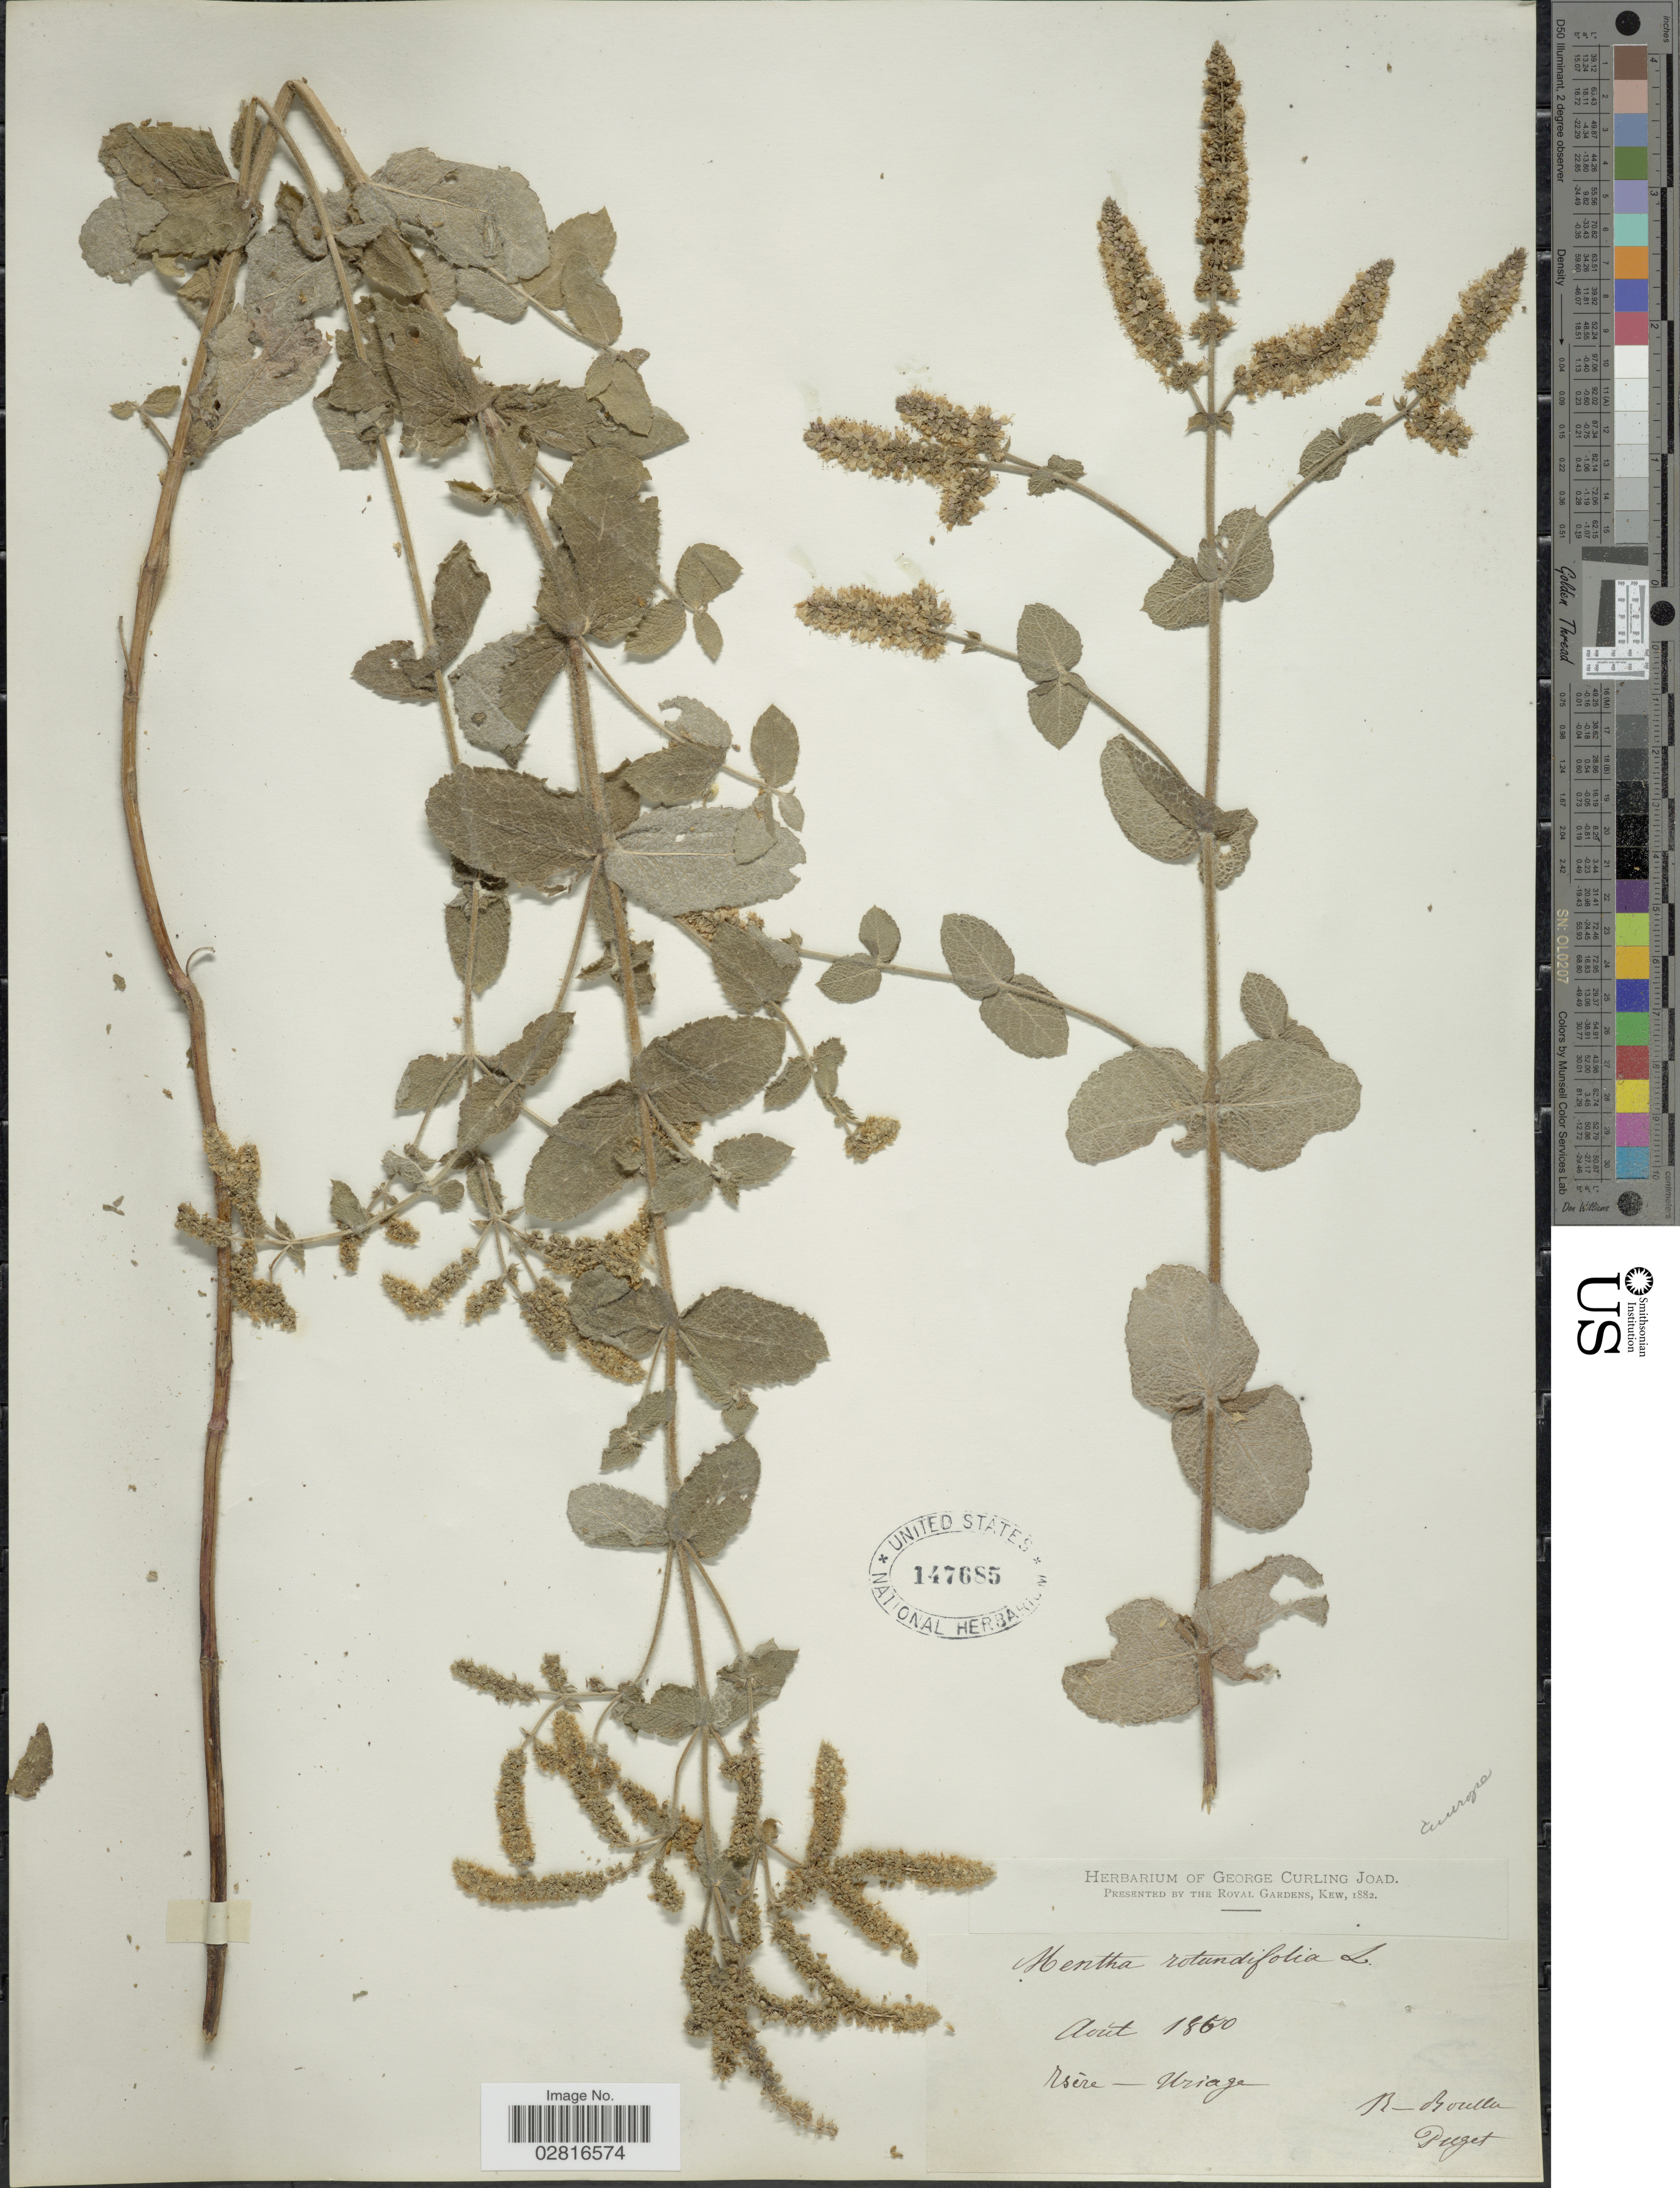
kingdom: Plantae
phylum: Tracheophyta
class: Magnoliopsida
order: Lamiales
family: Lamiaceae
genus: Mentha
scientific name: Mentha rotundifolia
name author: (L.) Huds.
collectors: R. Boulter & -. Puget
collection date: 1860-08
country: France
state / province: Auvergne-Rhône-Alpes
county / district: Isère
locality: Isère - Uriage. Europe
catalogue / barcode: US 147685